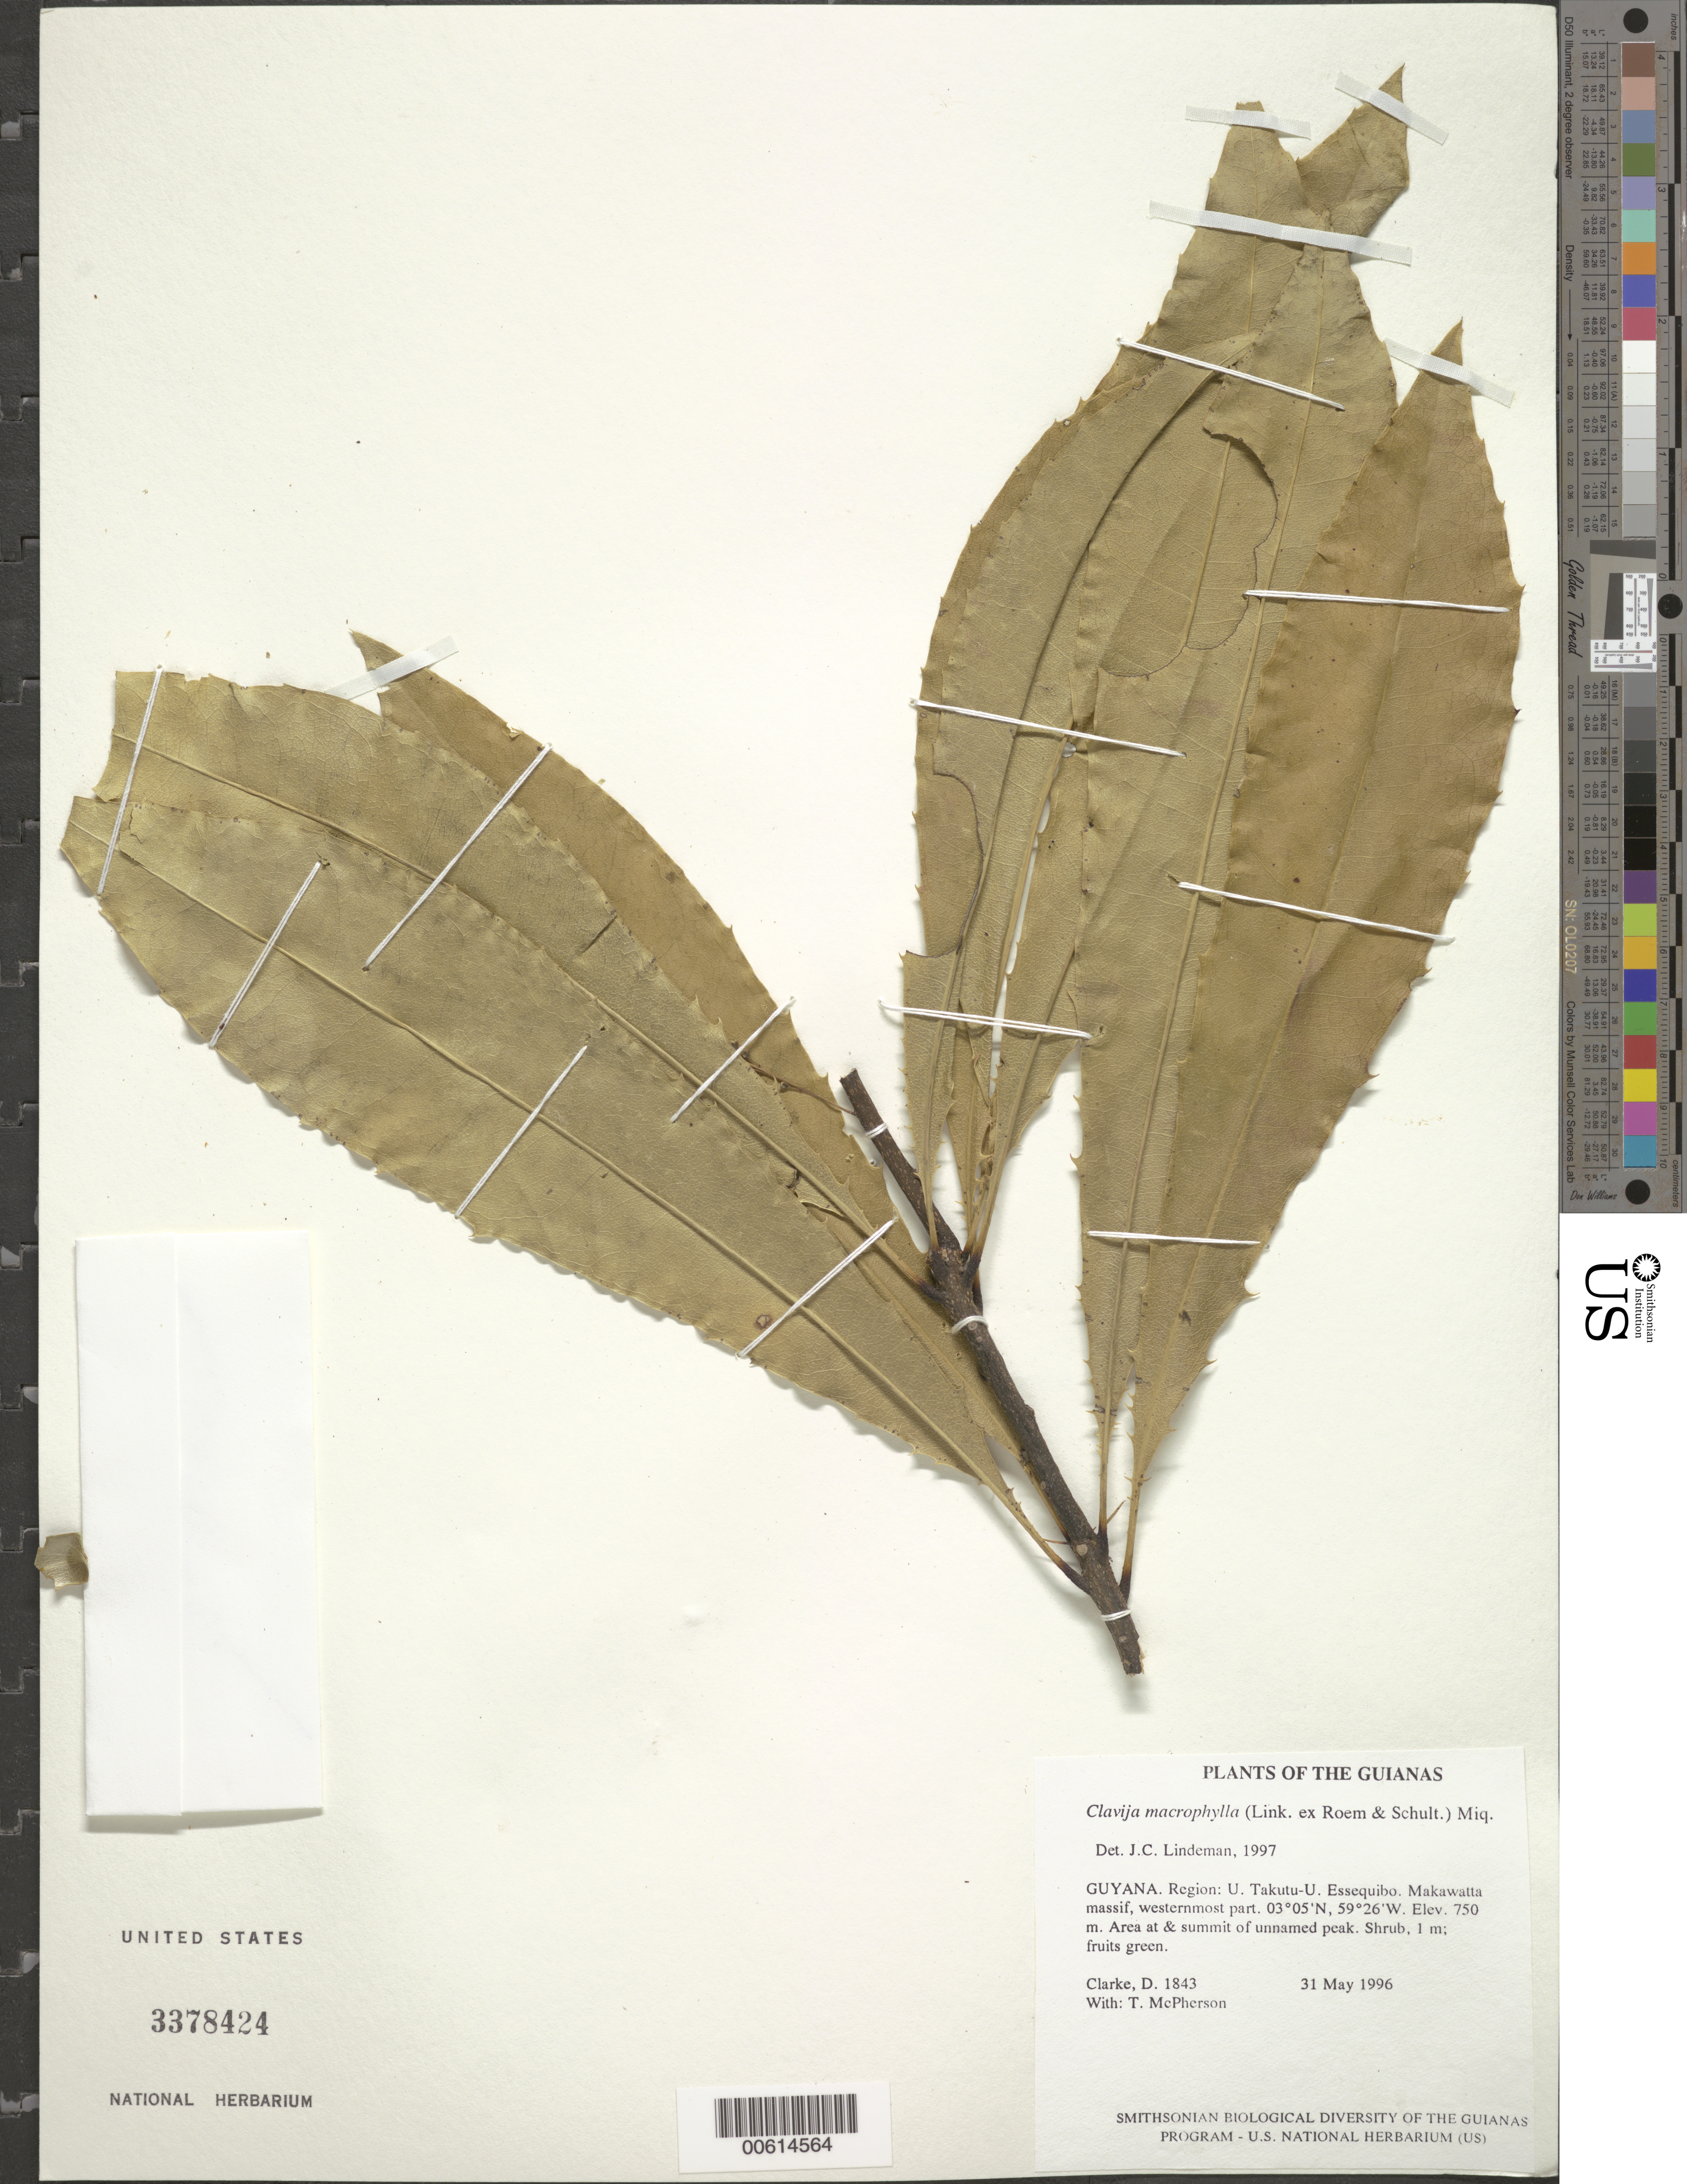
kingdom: Plantae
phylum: Tracheophyta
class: Magnoliopsida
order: Ericales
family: Primulaceae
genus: Clavija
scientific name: Clavija macrophylla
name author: (Link ex Roem. & Schult.) Miq.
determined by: Lindeman, J. C.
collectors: H. D. Clarke & T. McPherson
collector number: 1843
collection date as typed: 31 May 1996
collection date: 1996-05-31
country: Guyana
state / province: U. Takutu-U. Essequibo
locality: Makawatta massif, westernmost part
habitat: Area at & summit of unnamed peak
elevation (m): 250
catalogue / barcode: US 3378424